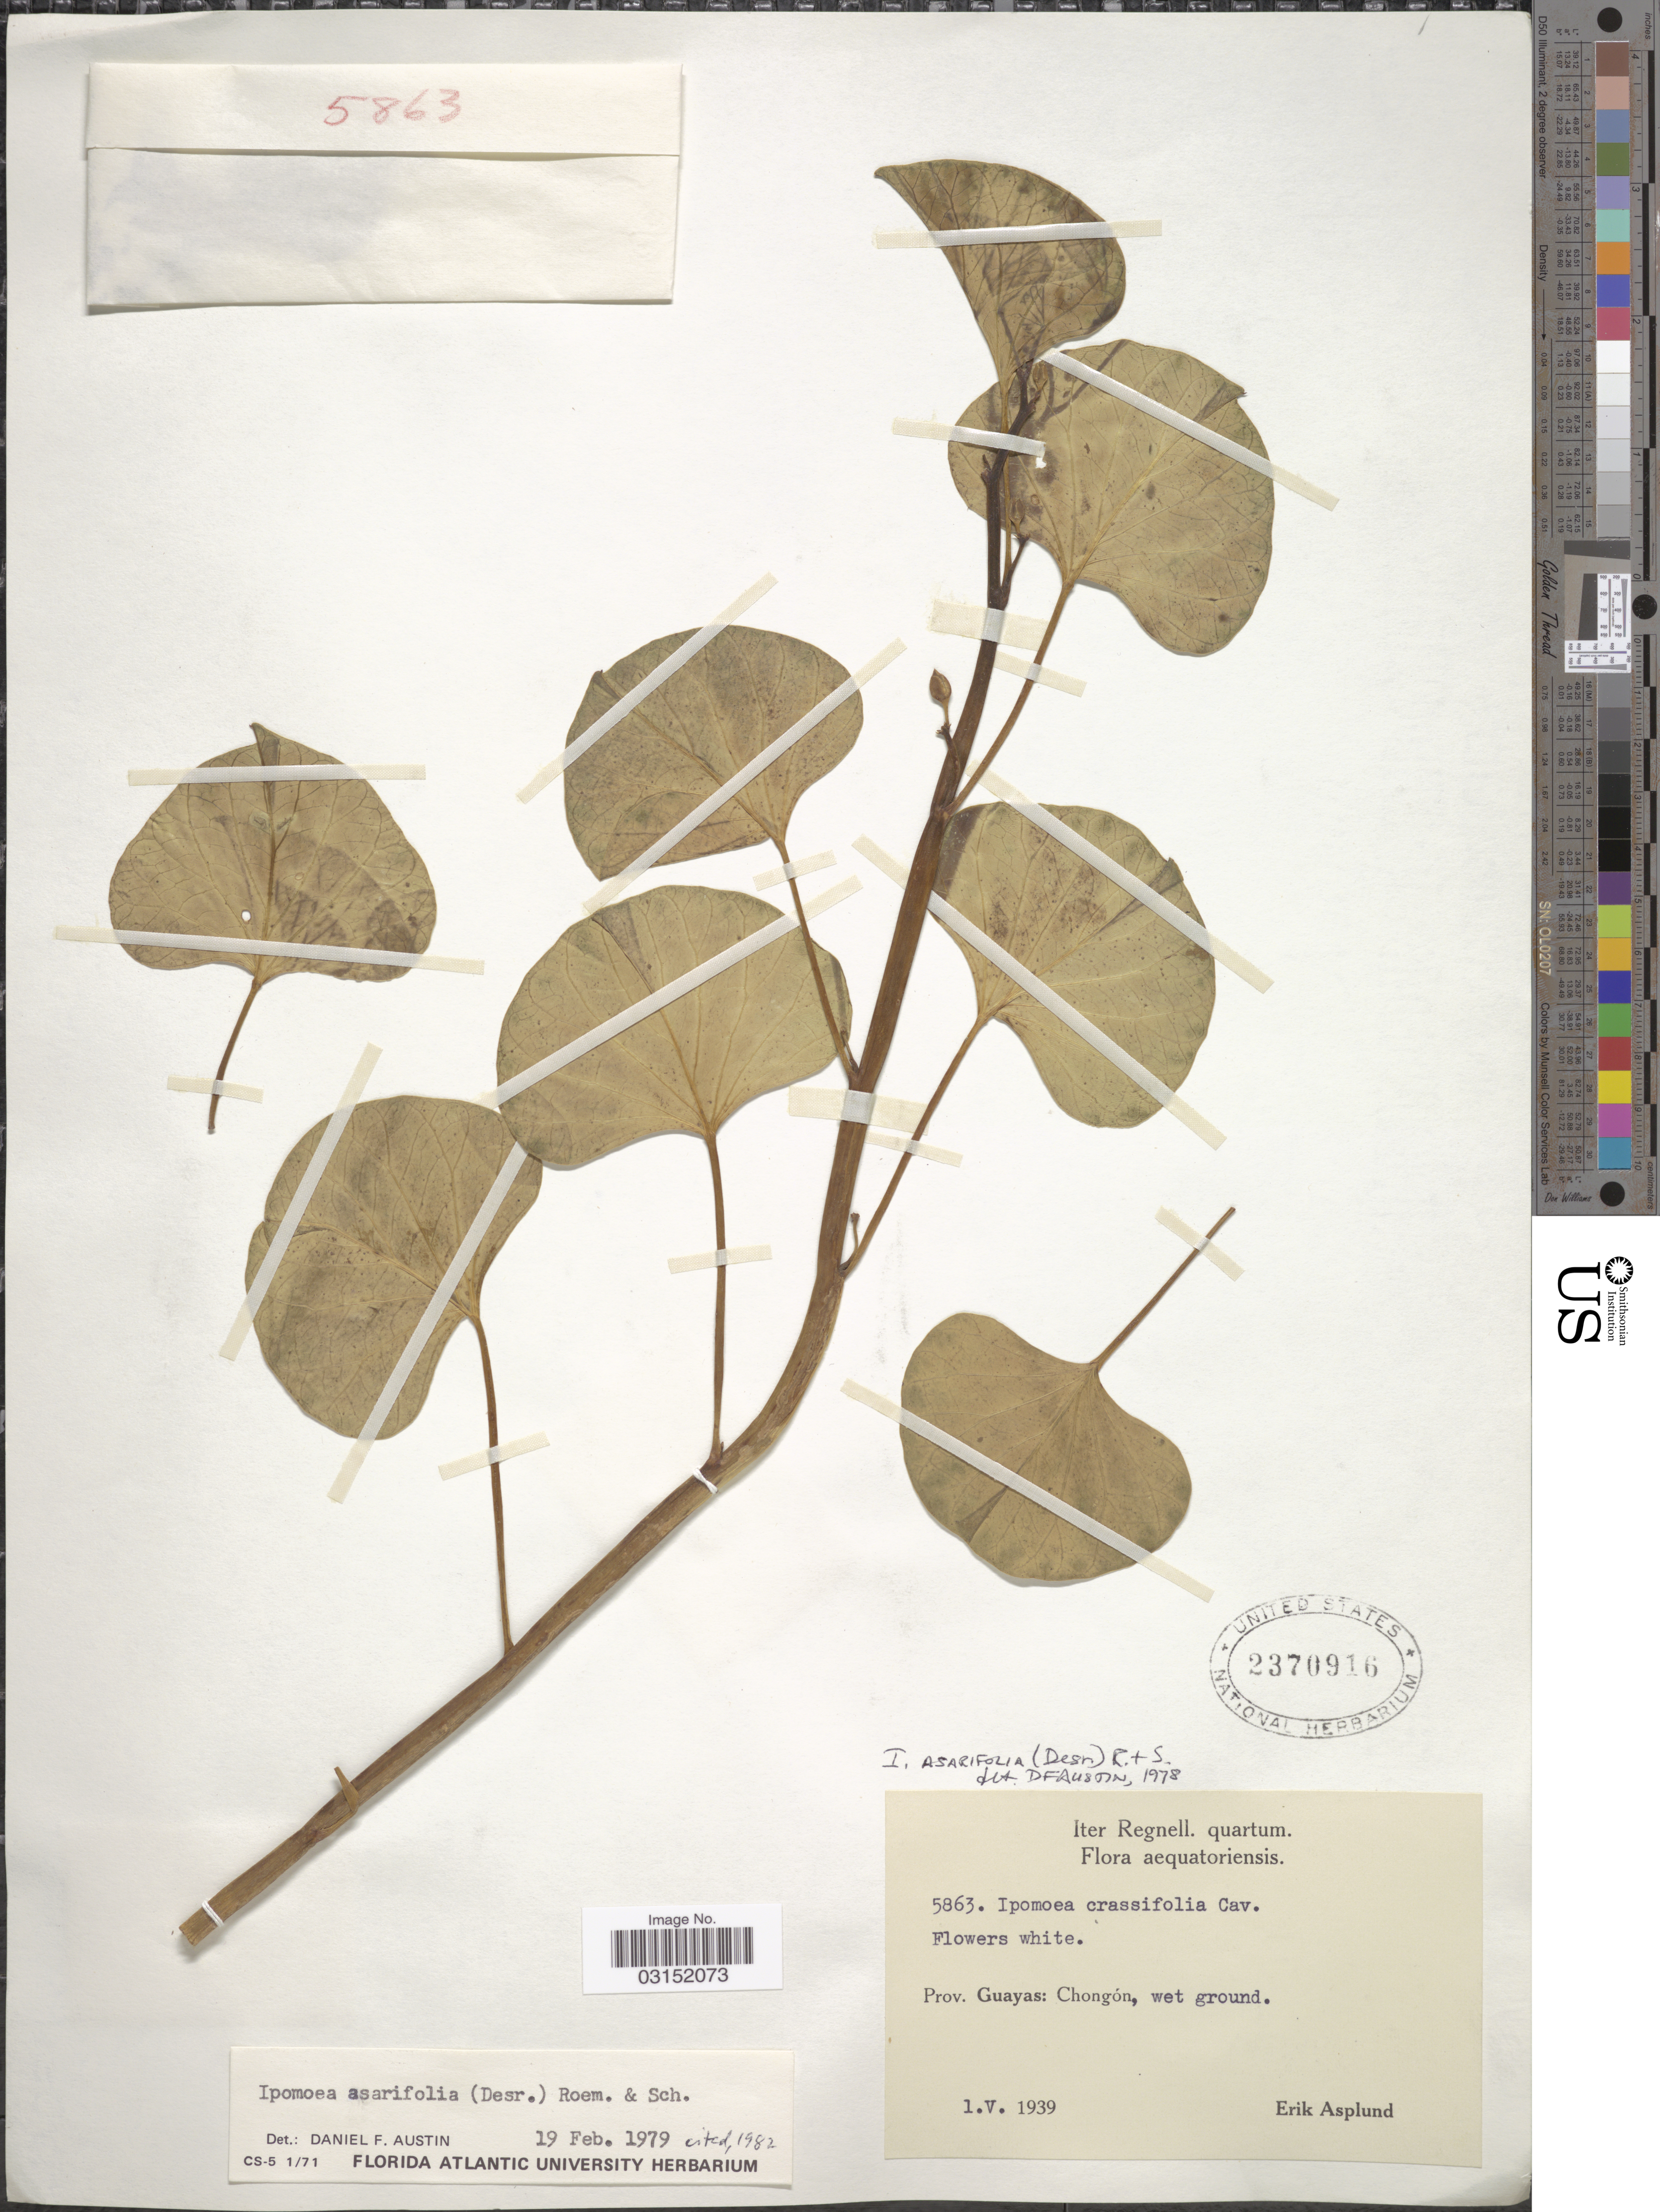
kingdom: Plantae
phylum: Tracheophyta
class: Magnoliopsida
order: Solanales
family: Convolvulaceae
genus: Ipomoea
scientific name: Ipomoea asarifolia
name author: (Desr.) Roem. & Schult.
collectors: E. Asplund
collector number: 5863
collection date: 1939-05-01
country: Ecuador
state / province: Guayas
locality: Aequatoriensis, Chongón.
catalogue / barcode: US 2370916